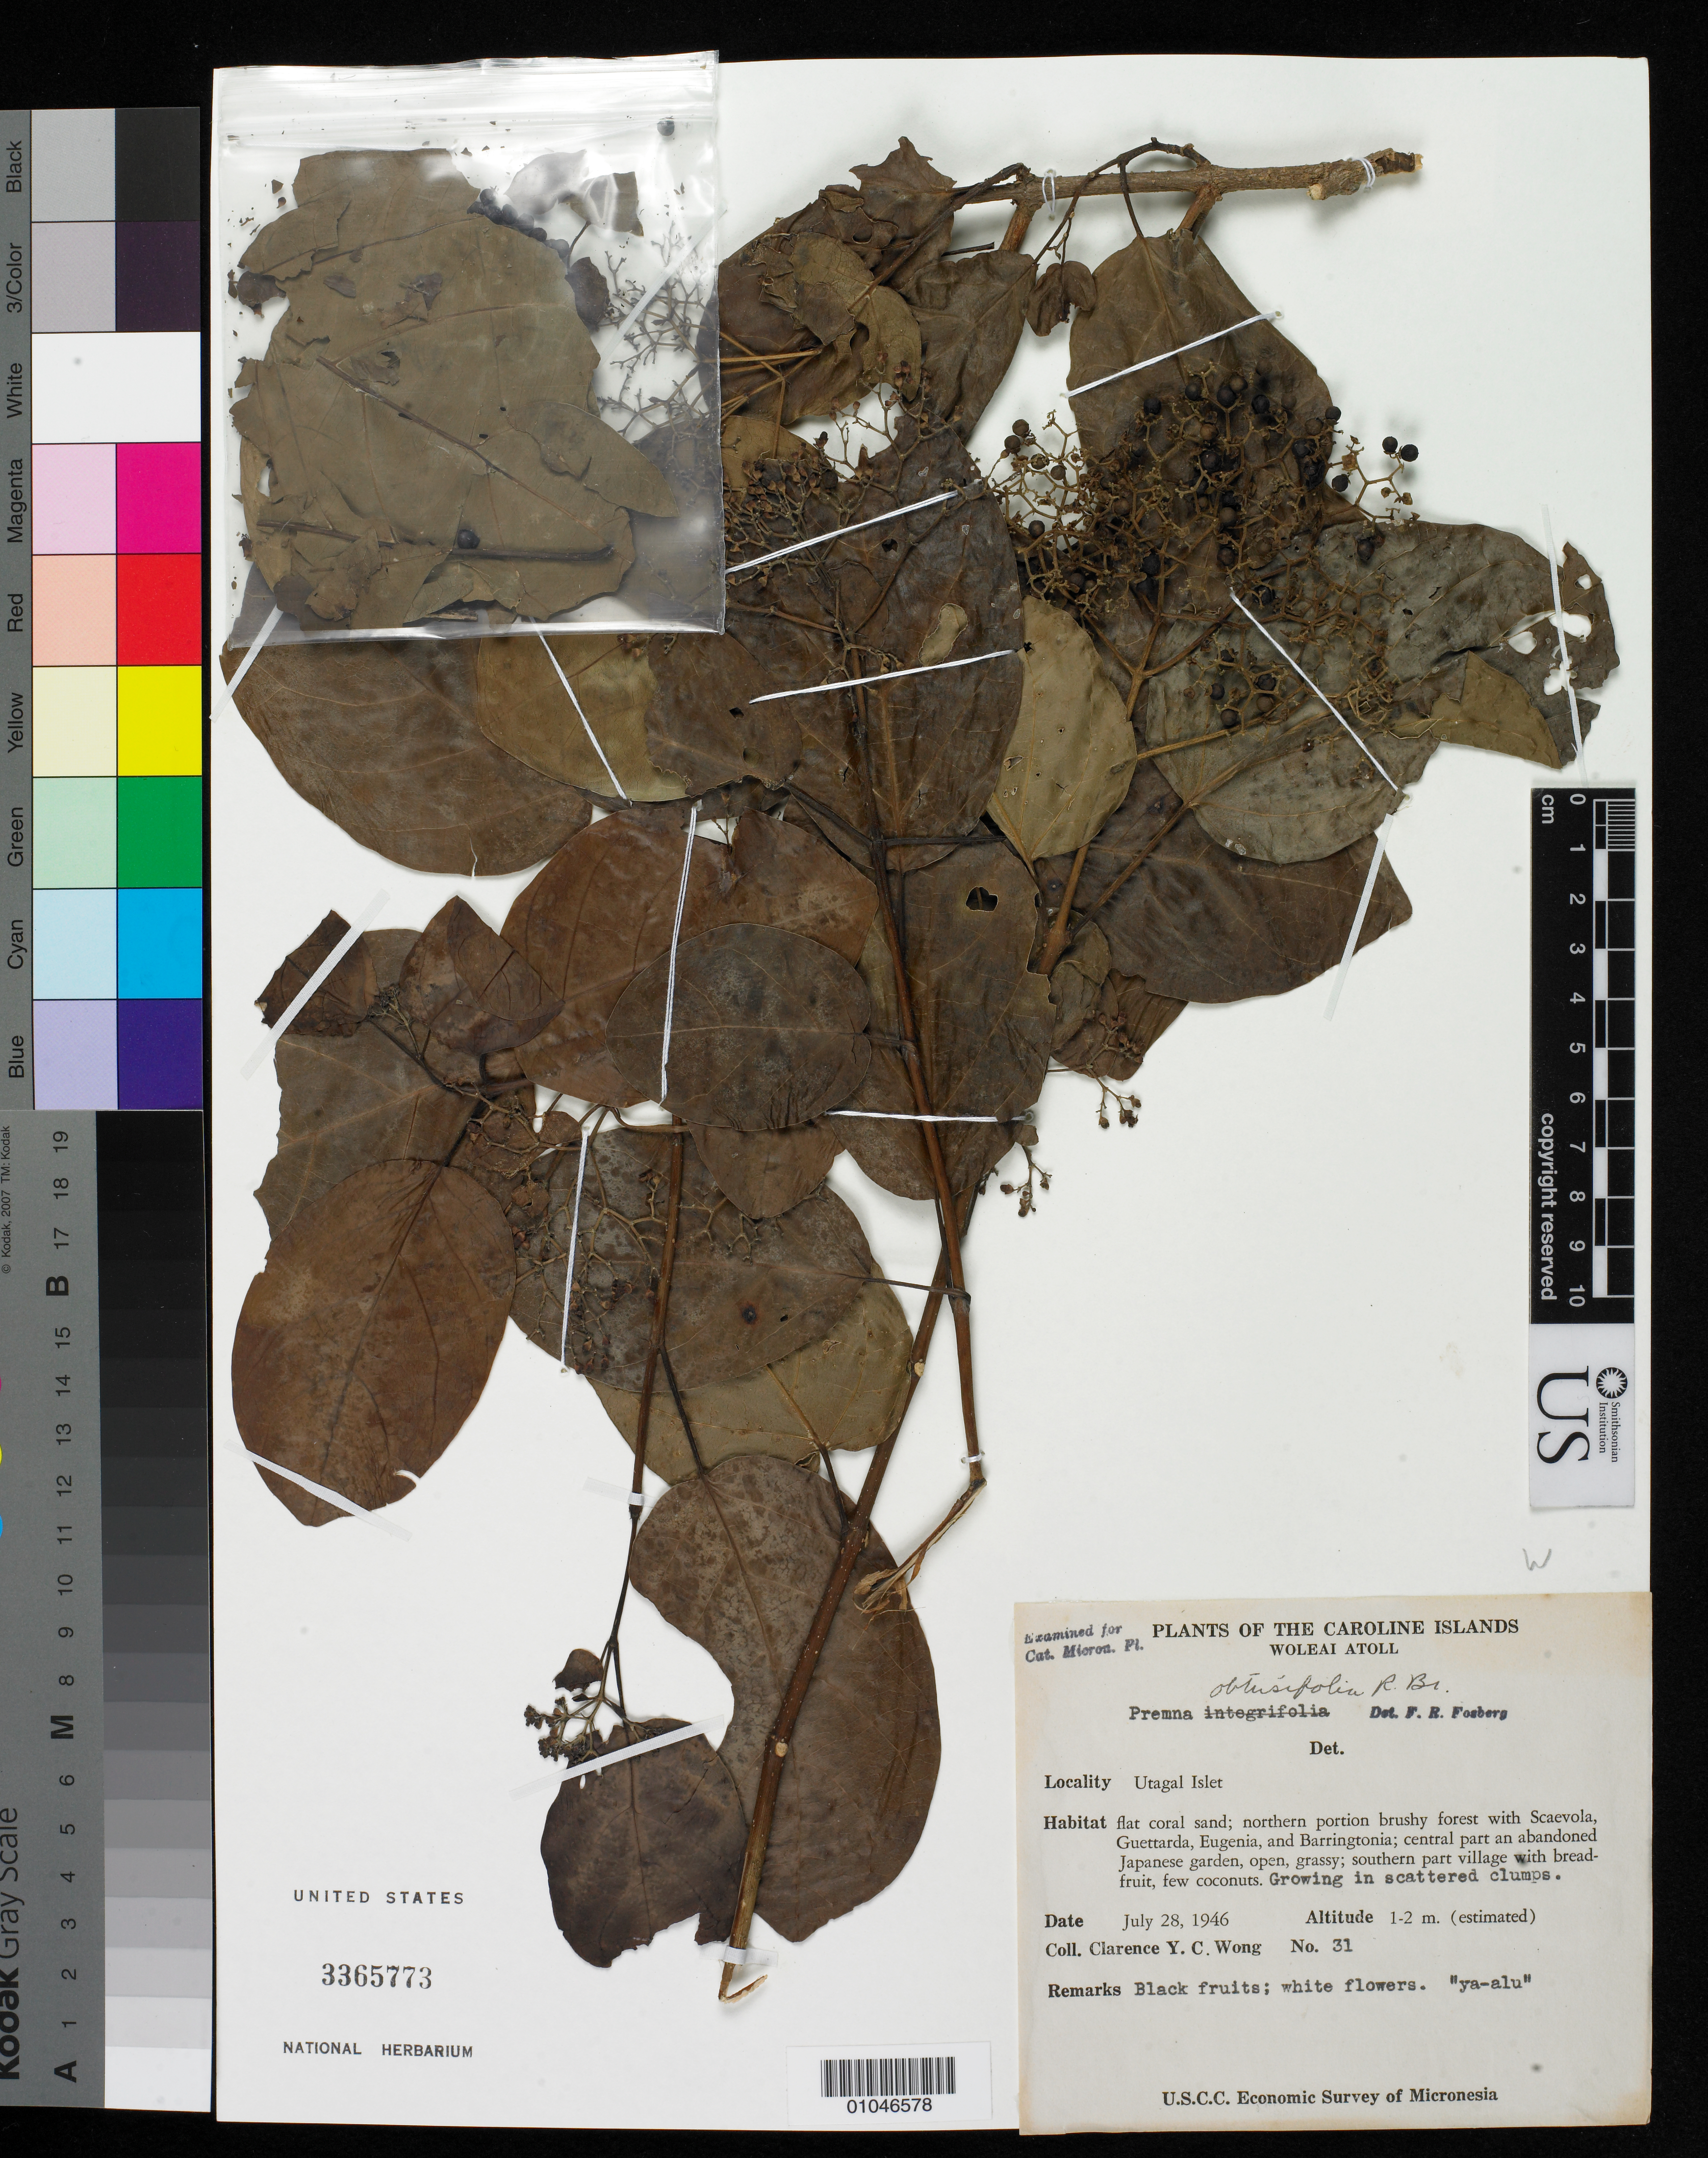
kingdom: Plantae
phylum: Tracheophyta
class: Magnoliopsida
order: Lamiales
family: Lamiaceae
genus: Premna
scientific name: Premna obtusifolia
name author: R. Br.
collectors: C. Wong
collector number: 31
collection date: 1946-07-28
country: Micronesia, Federated States of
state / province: Yap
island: Woleai Atoll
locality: Utagal Islet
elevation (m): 1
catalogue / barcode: US 3365773